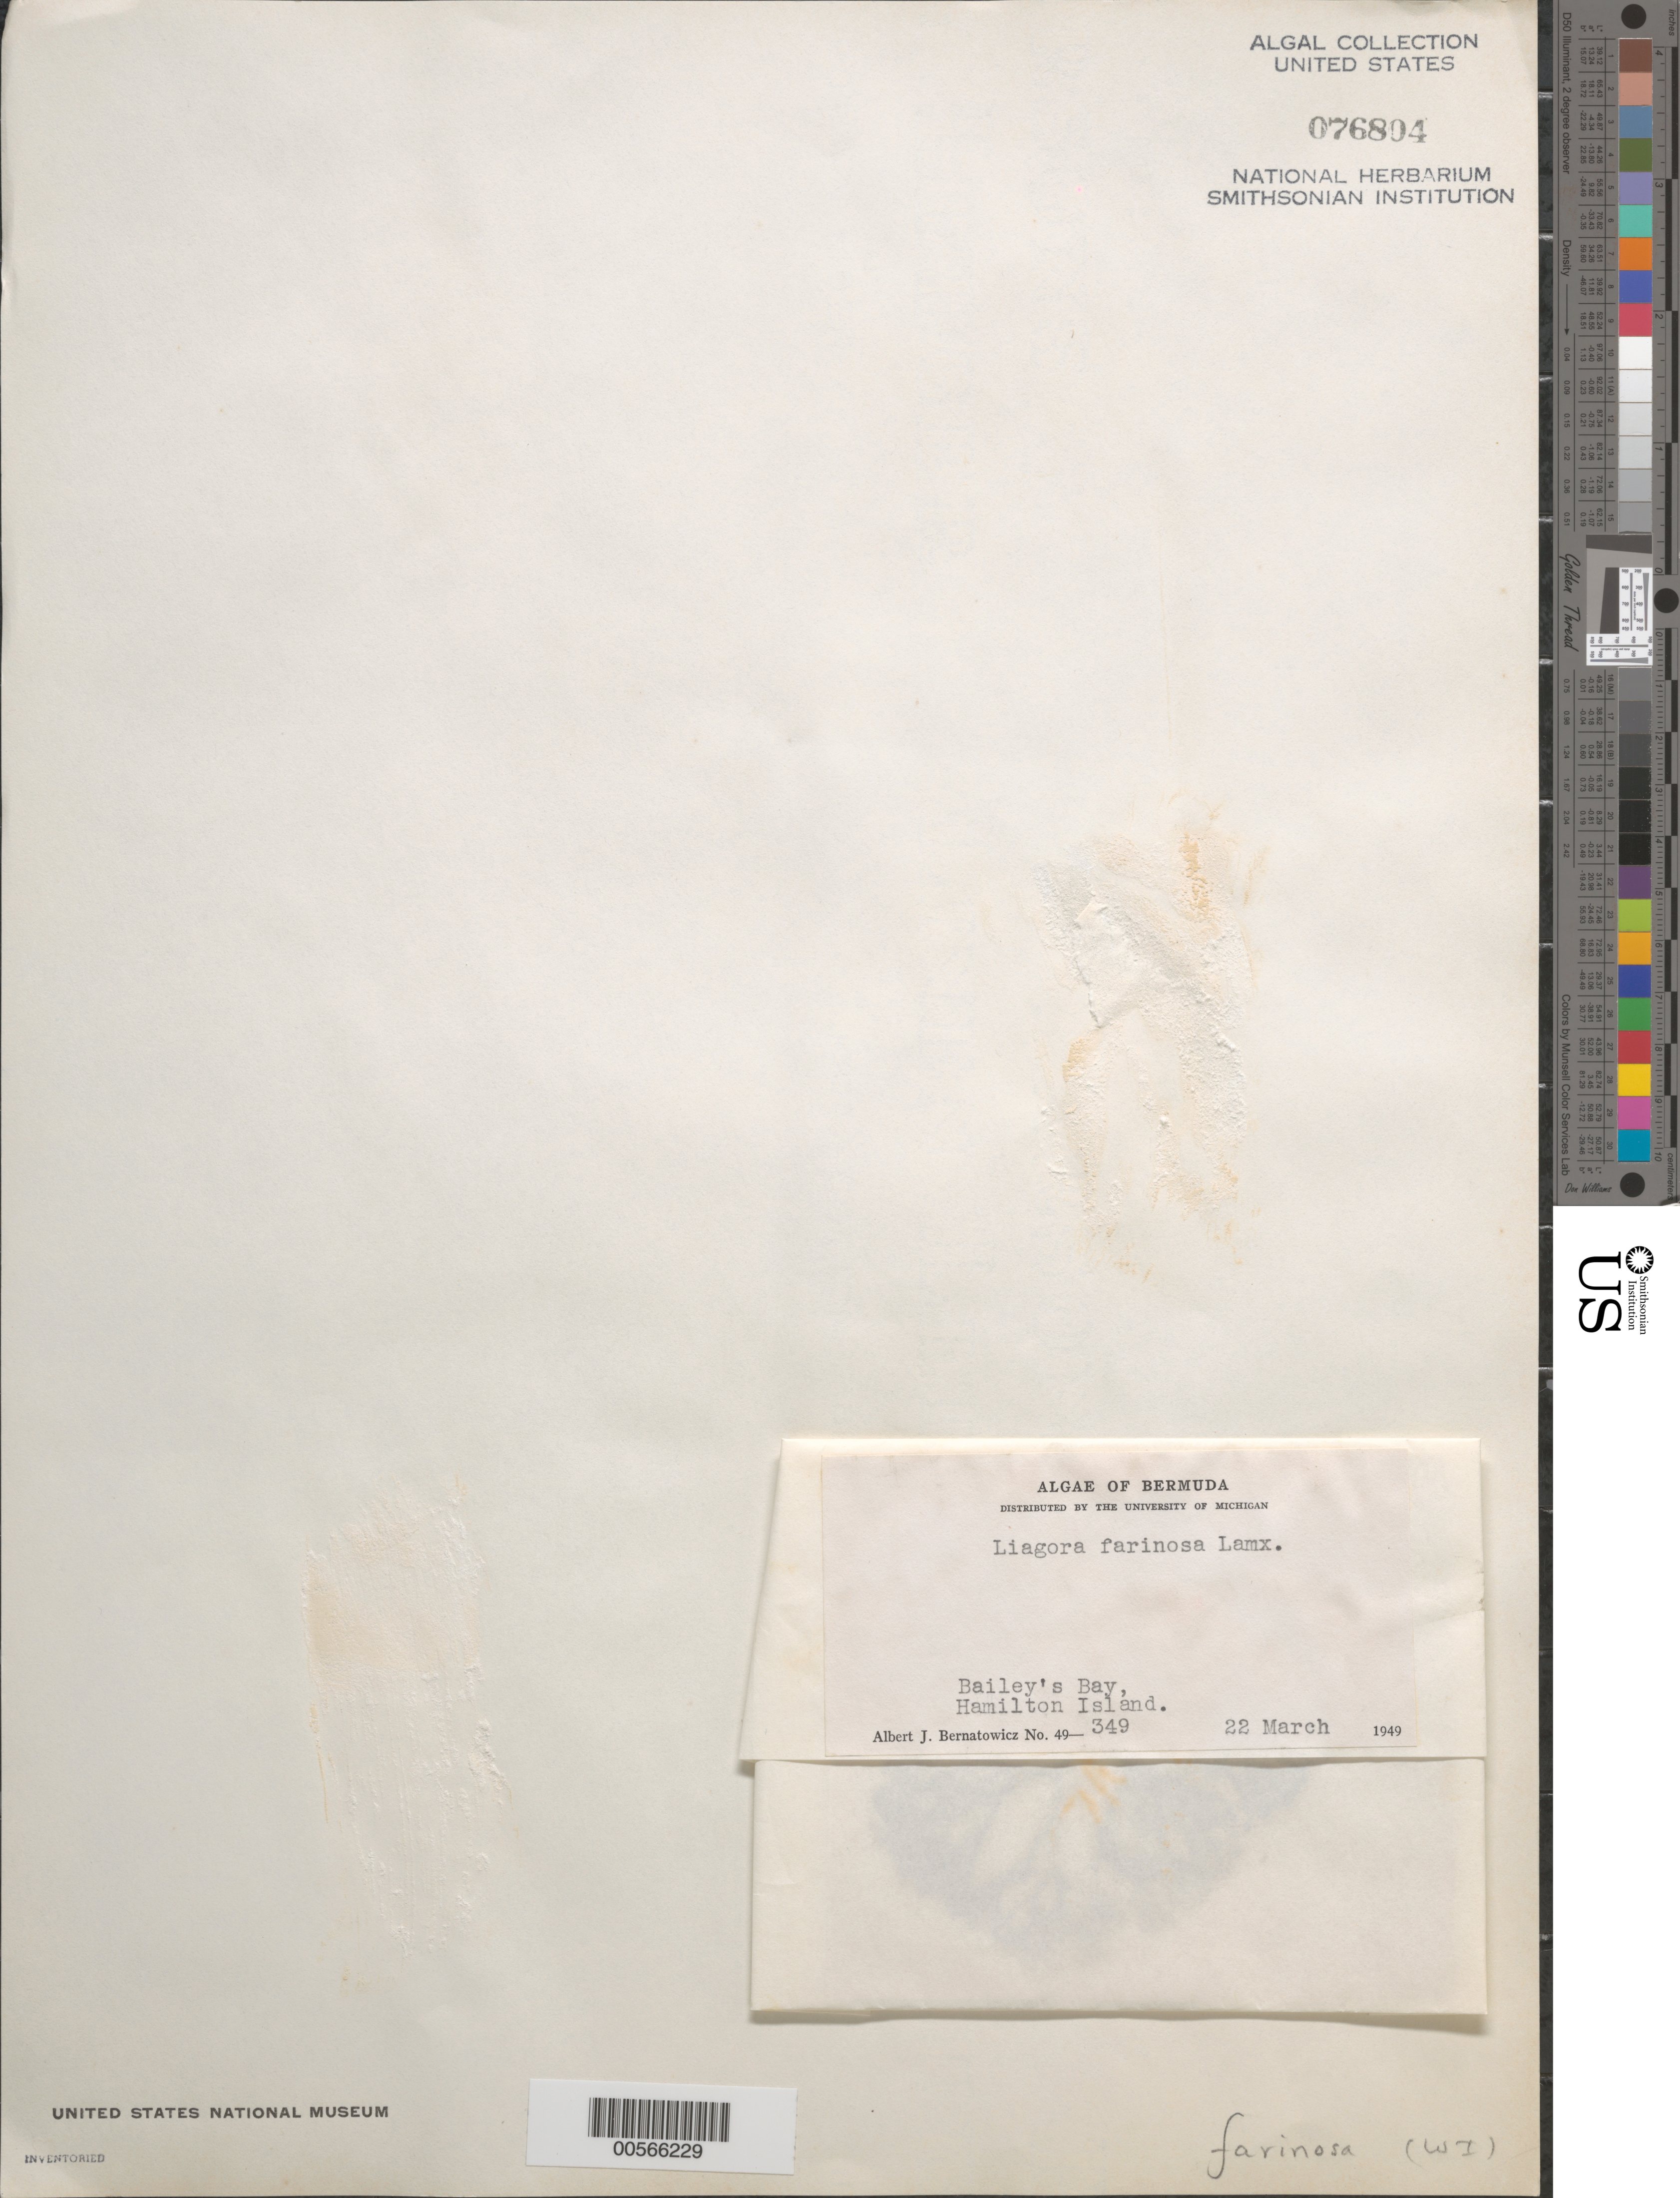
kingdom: Plantae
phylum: Rhodophyta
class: Florideophyceae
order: Nemaliales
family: Liagoraceae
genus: Liagora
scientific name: Liagora farinosa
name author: J.V.Lamouroux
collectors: A. Bernatowicz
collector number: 49-349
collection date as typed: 22 Mar 1949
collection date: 1949-03-22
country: Bermuda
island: Bermuda Island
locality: Bailey's Bay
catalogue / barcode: US 76804